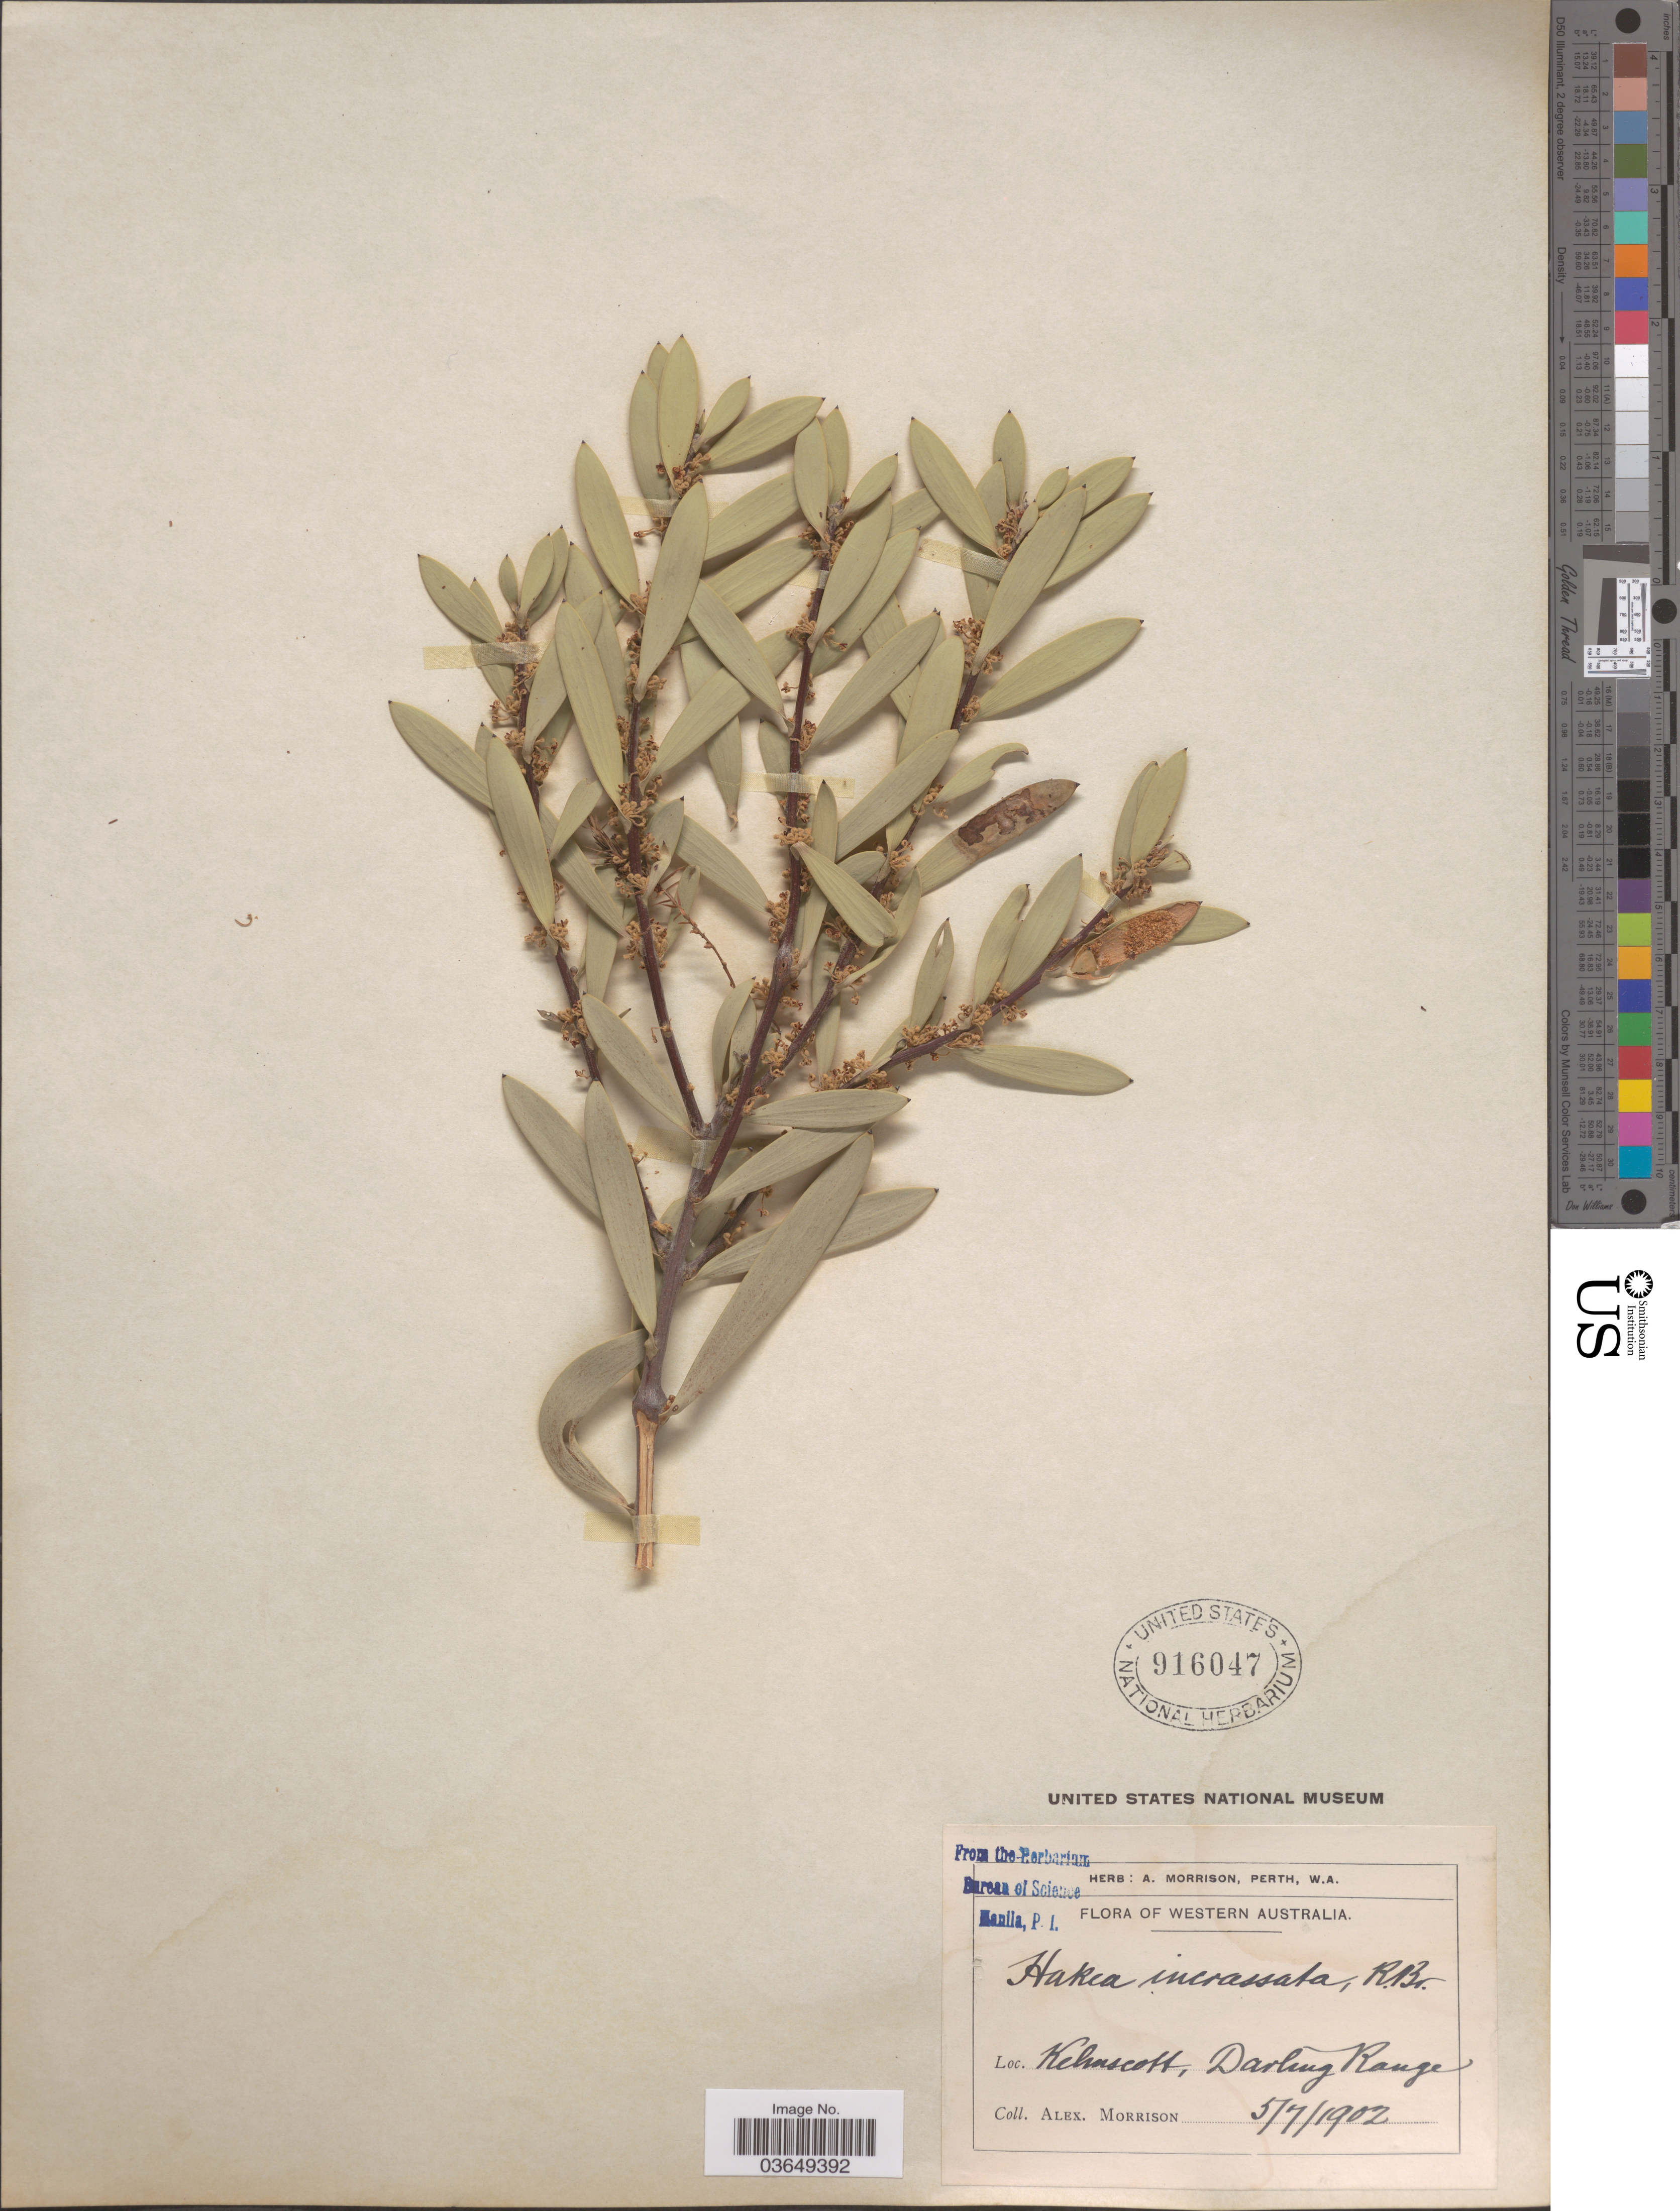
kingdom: Plantae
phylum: Tracheophyta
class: Magnoliopsida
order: Proteales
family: Proteaceae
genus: Hakea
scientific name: Hakea incrassata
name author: R. Br.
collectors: A. Morrison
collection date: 1902-07-05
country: Australia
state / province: Western Australia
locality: Kelmscott, Darling Range.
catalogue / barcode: US 916047